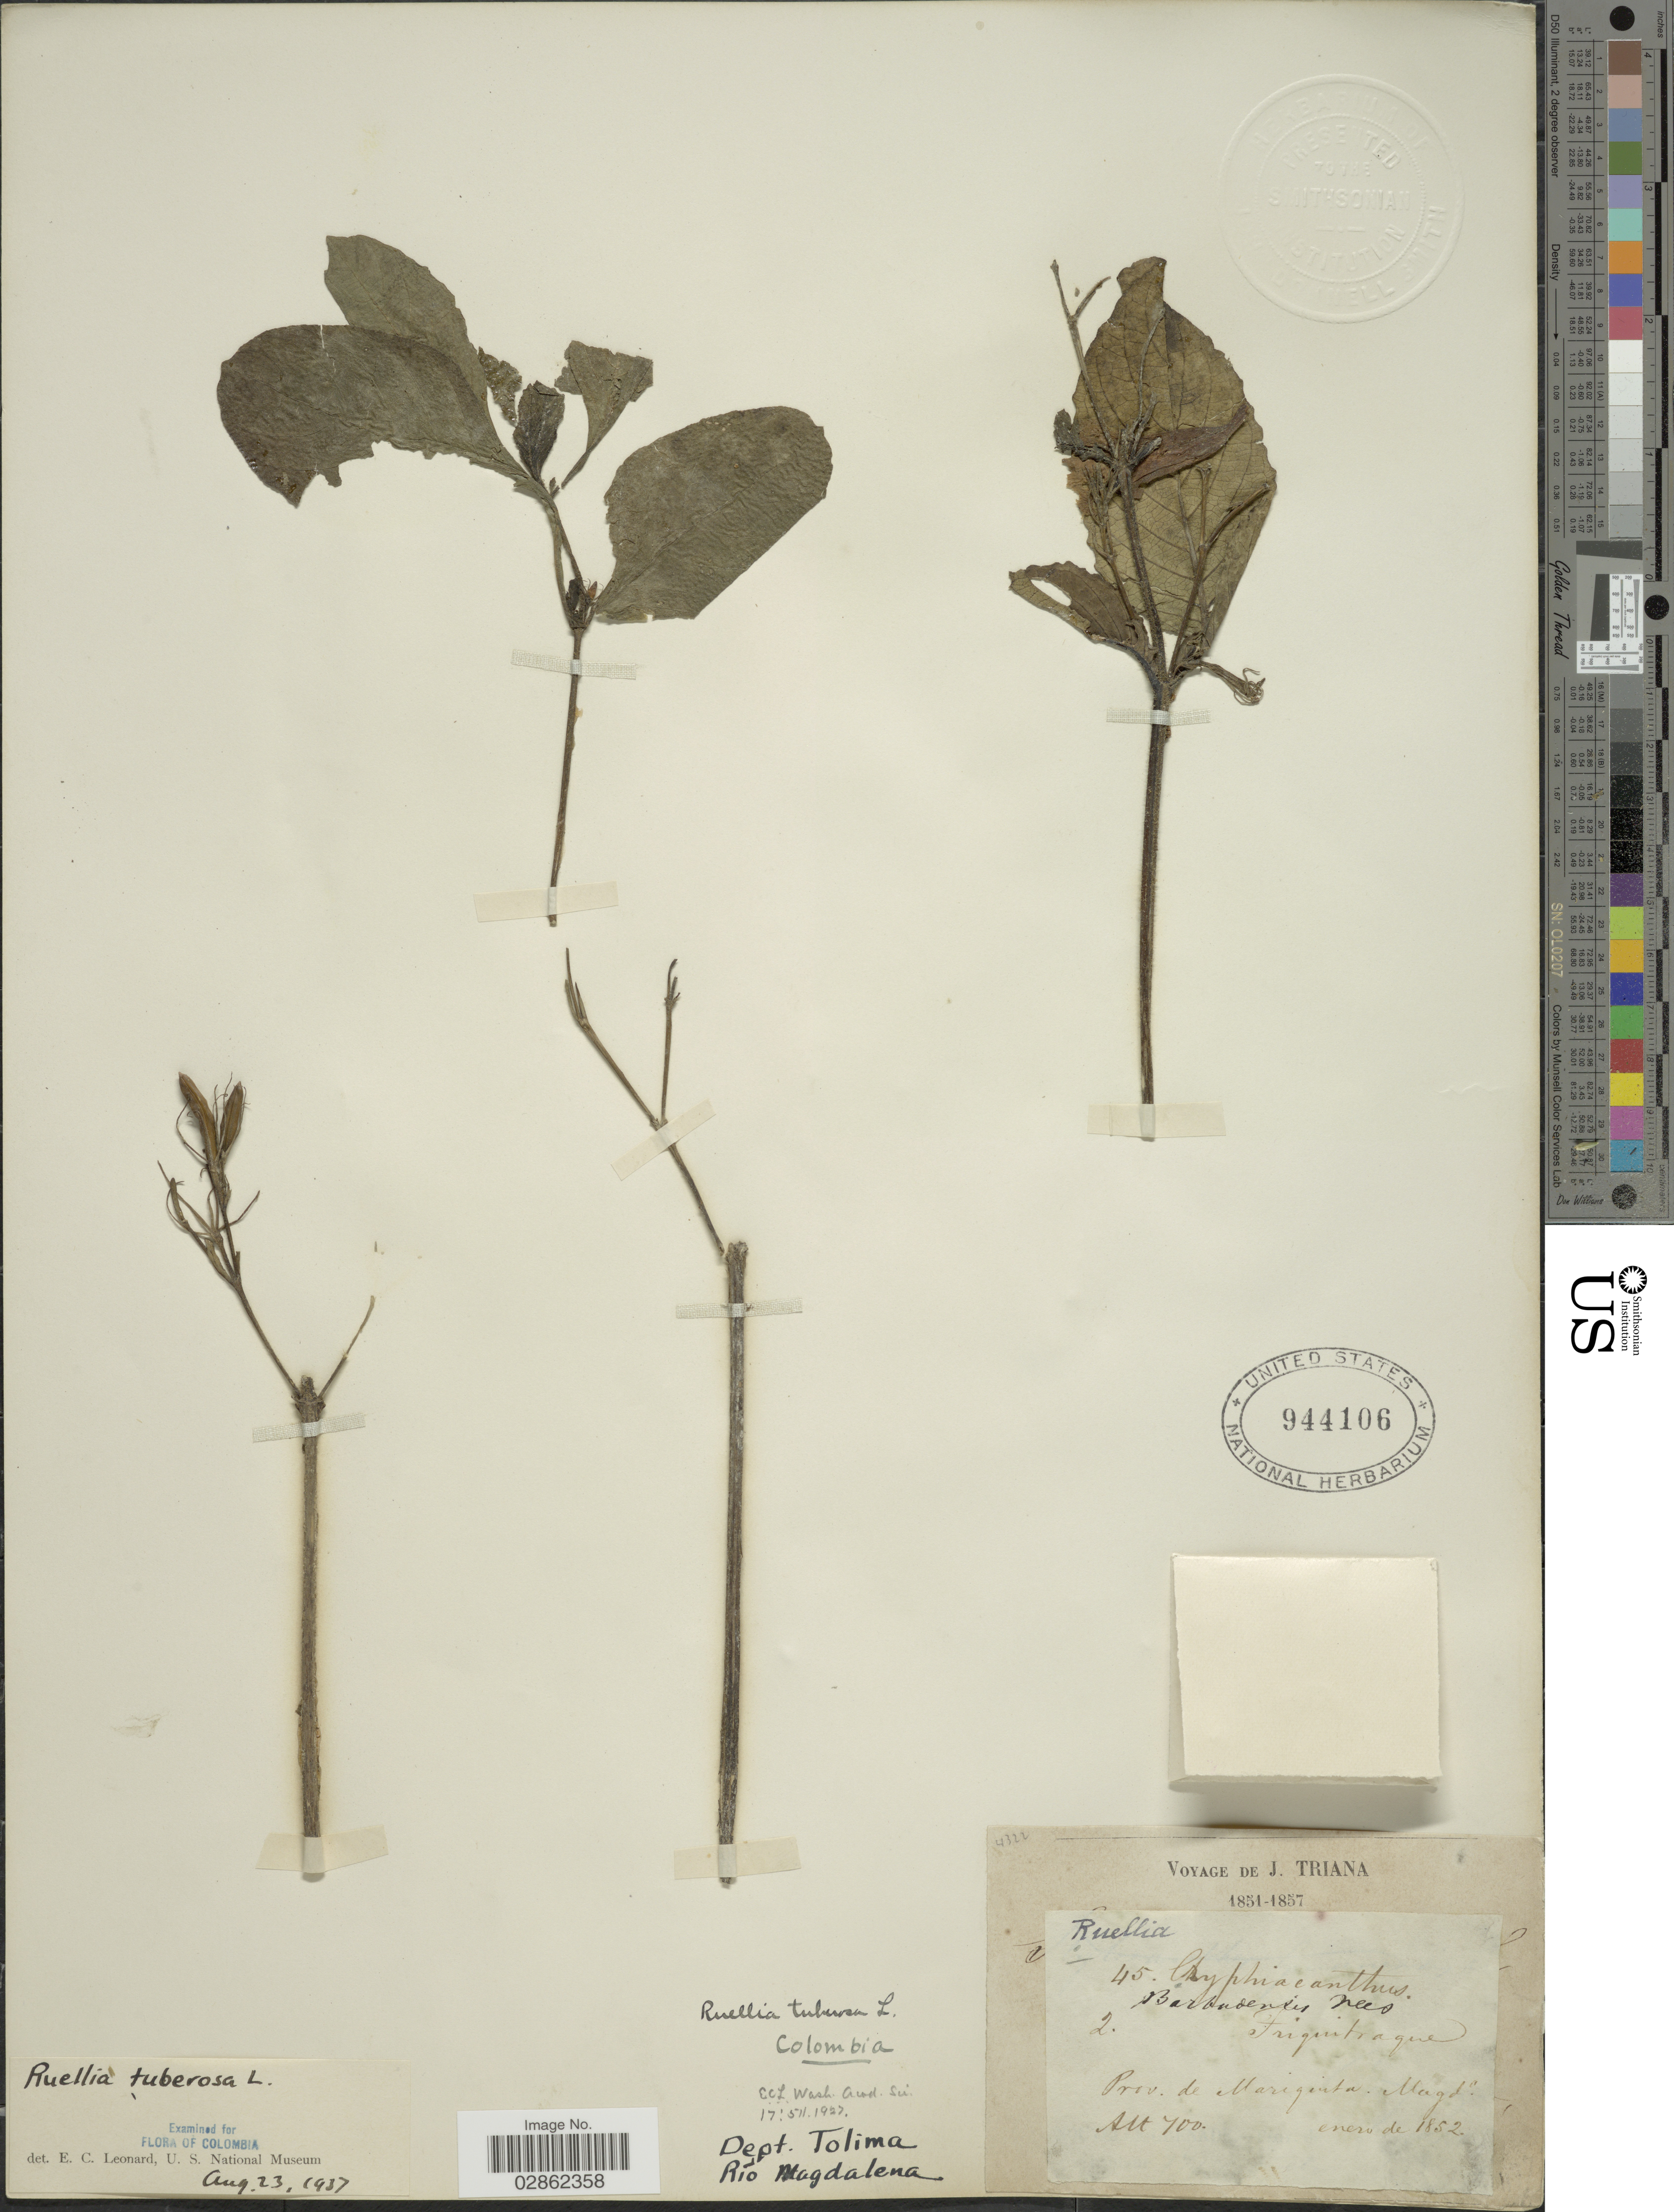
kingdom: Plantae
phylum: Tracheophyta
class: Magnoliopsida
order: Lamiales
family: Acanthaceae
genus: Ruellia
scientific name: Ruellia tuberosa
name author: L.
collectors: J. Triana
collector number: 45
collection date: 1852-01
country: Colombia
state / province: Tolima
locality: Dept. Tolima. Río Magdalena. Prov. de Mariquita Magda.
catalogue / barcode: US 944106